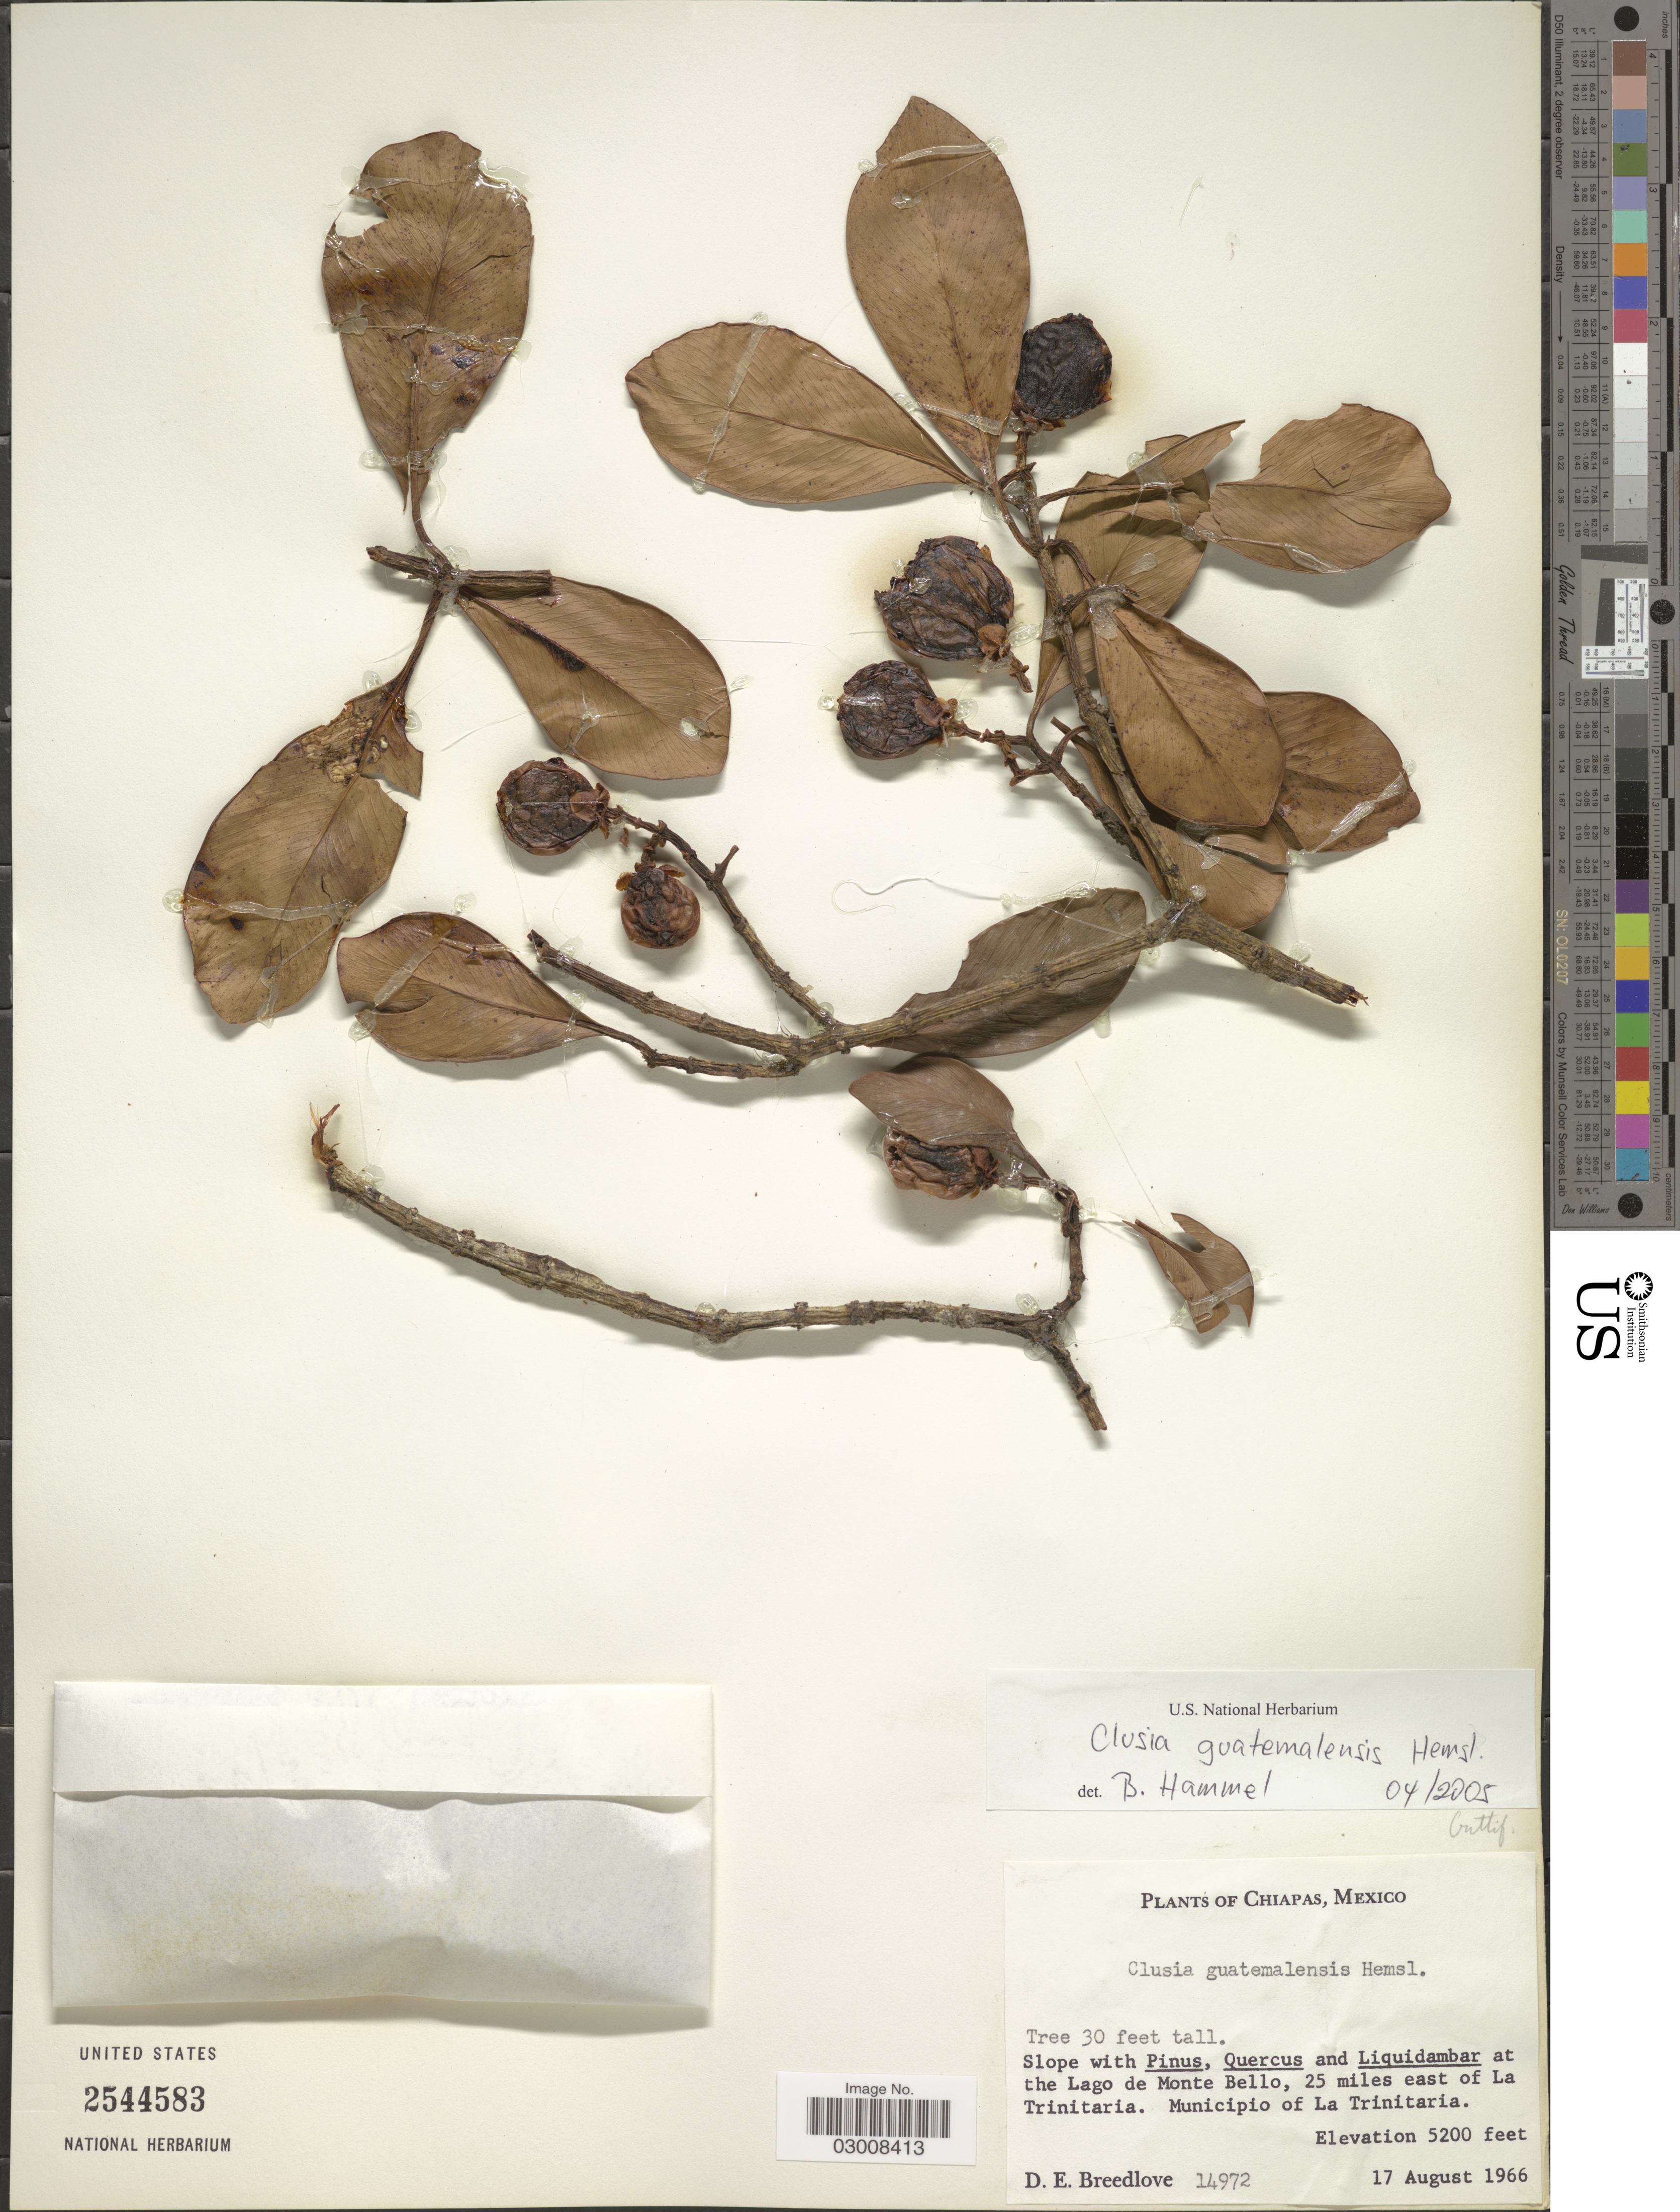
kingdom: Plantae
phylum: Tracheophyta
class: Magnoliopsida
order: Malpighiales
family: Clusiaceae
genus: Clusia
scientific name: Clusia guatemalensis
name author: Hemsl.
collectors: D. E. Breedlove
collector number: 14972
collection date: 1966-09-17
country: Mexico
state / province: Chiapas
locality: At the Lago de Monte Bello, 25 miles east of La Trinitaria, Municipio of La Trinitaria.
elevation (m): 1585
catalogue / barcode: US 2544583